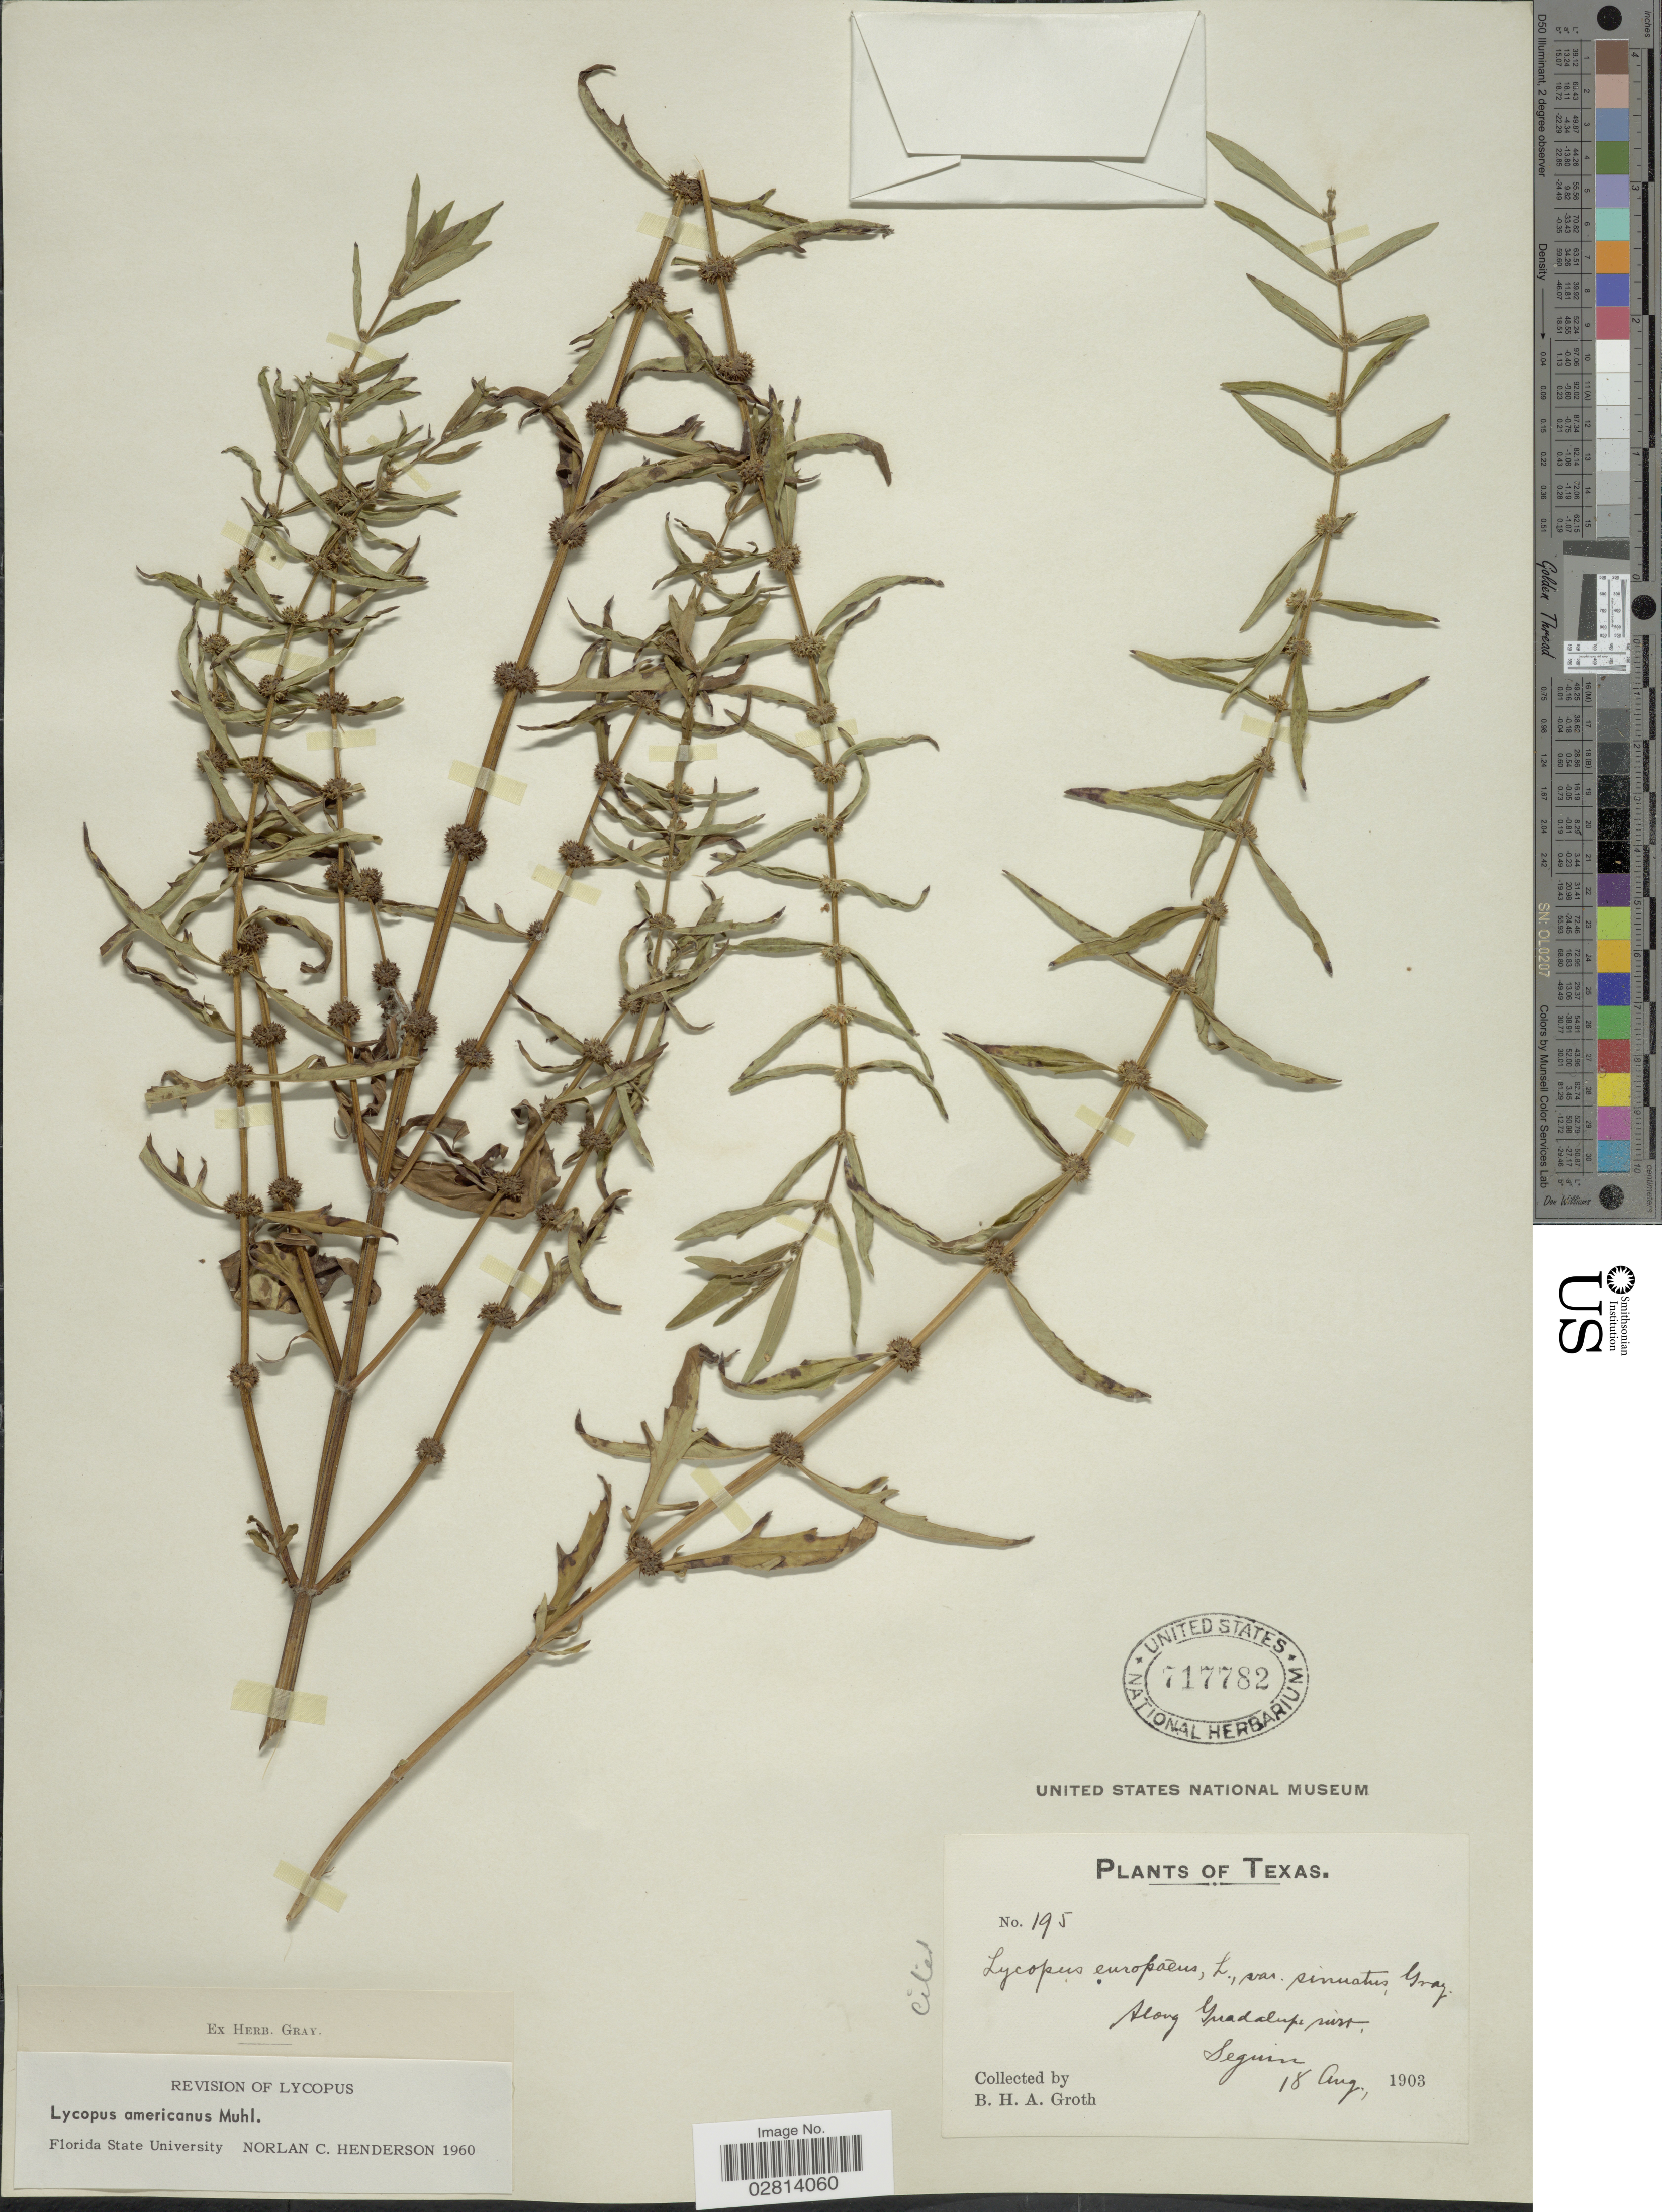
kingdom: Plantae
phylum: Tracheophyta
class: Magnoliopsida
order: Lamiales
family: Lamiaceae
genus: Lycopus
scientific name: Lycopus americanus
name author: Muhl. ex W.P.C. Barton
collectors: B. Groth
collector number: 195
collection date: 1903-08-18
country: United States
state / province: Texas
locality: Along Guadalupe river, Seguin.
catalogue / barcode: US 717782